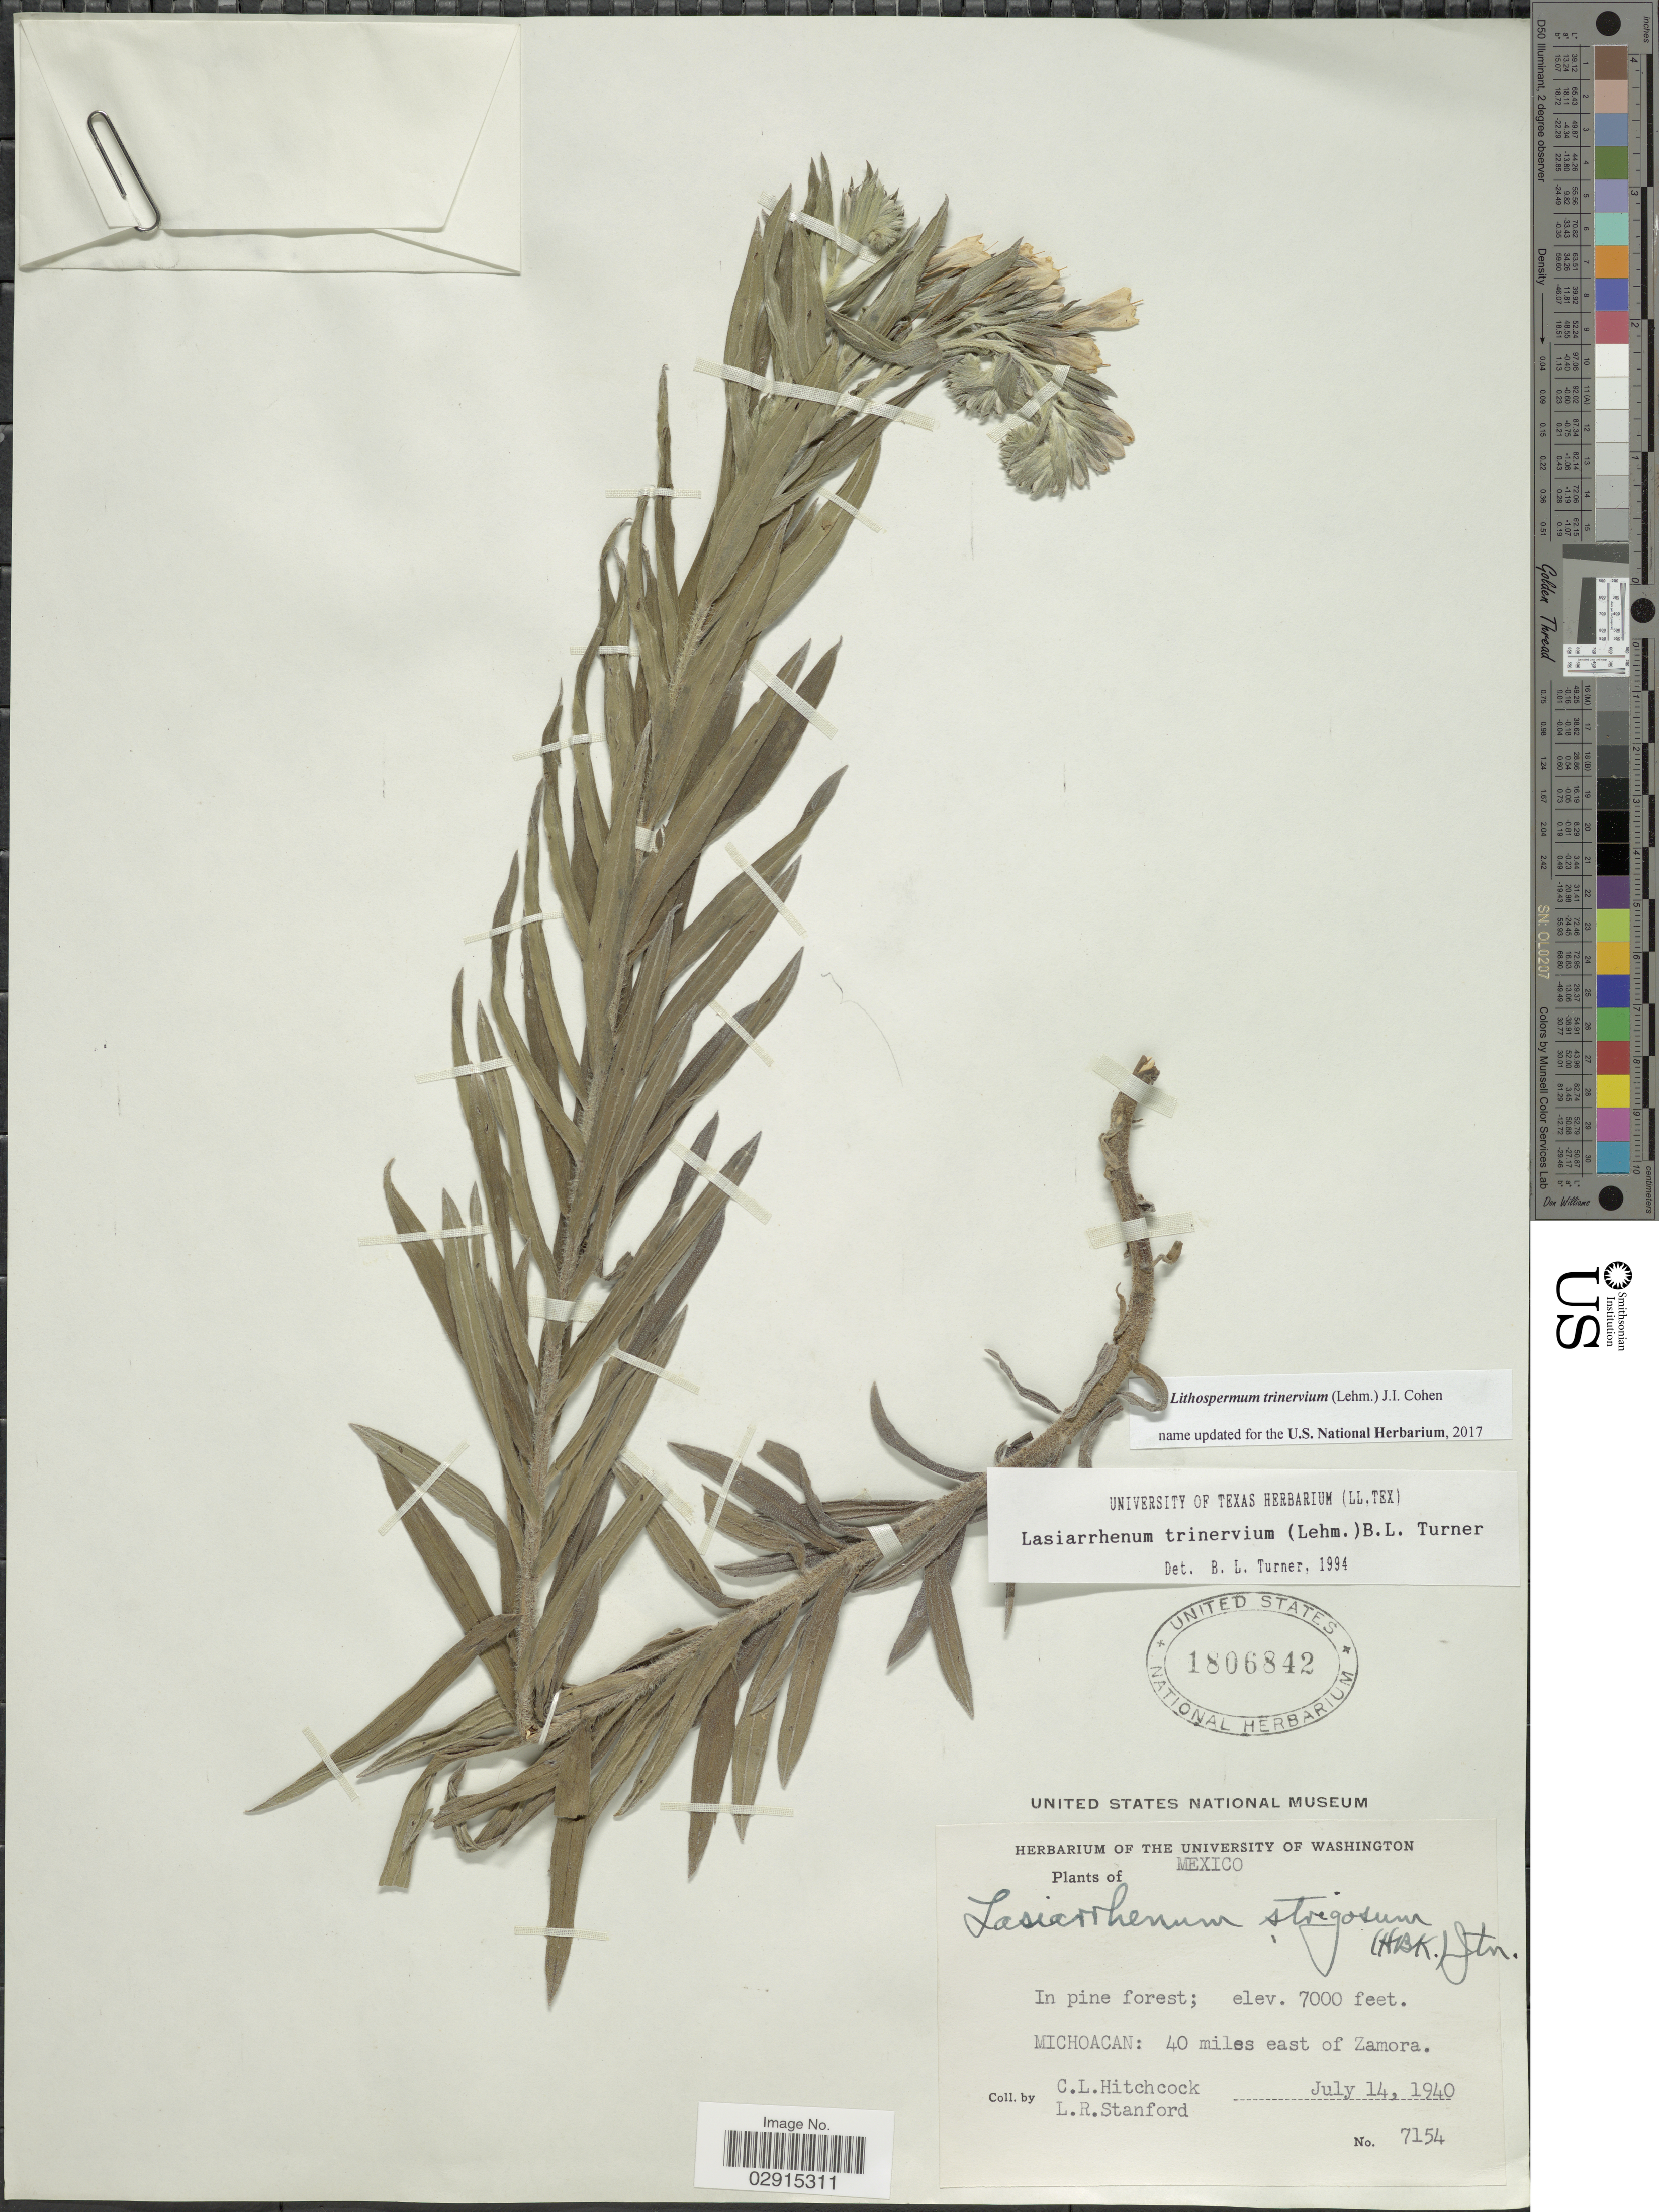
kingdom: Plantae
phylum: Tracheophyta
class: Magnoliopsida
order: Boraginales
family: Boraginaceae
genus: Lithospermum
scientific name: Lithospermum trinervium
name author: (Lehm.) J.I. Cohen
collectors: C. L. Hitchcock & L. R. Stanford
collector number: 7154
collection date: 1940-07-14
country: Mexico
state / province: Michoacán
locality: In pine forest. 40 miles east of Zamora.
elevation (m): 2134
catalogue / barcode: US 1806842